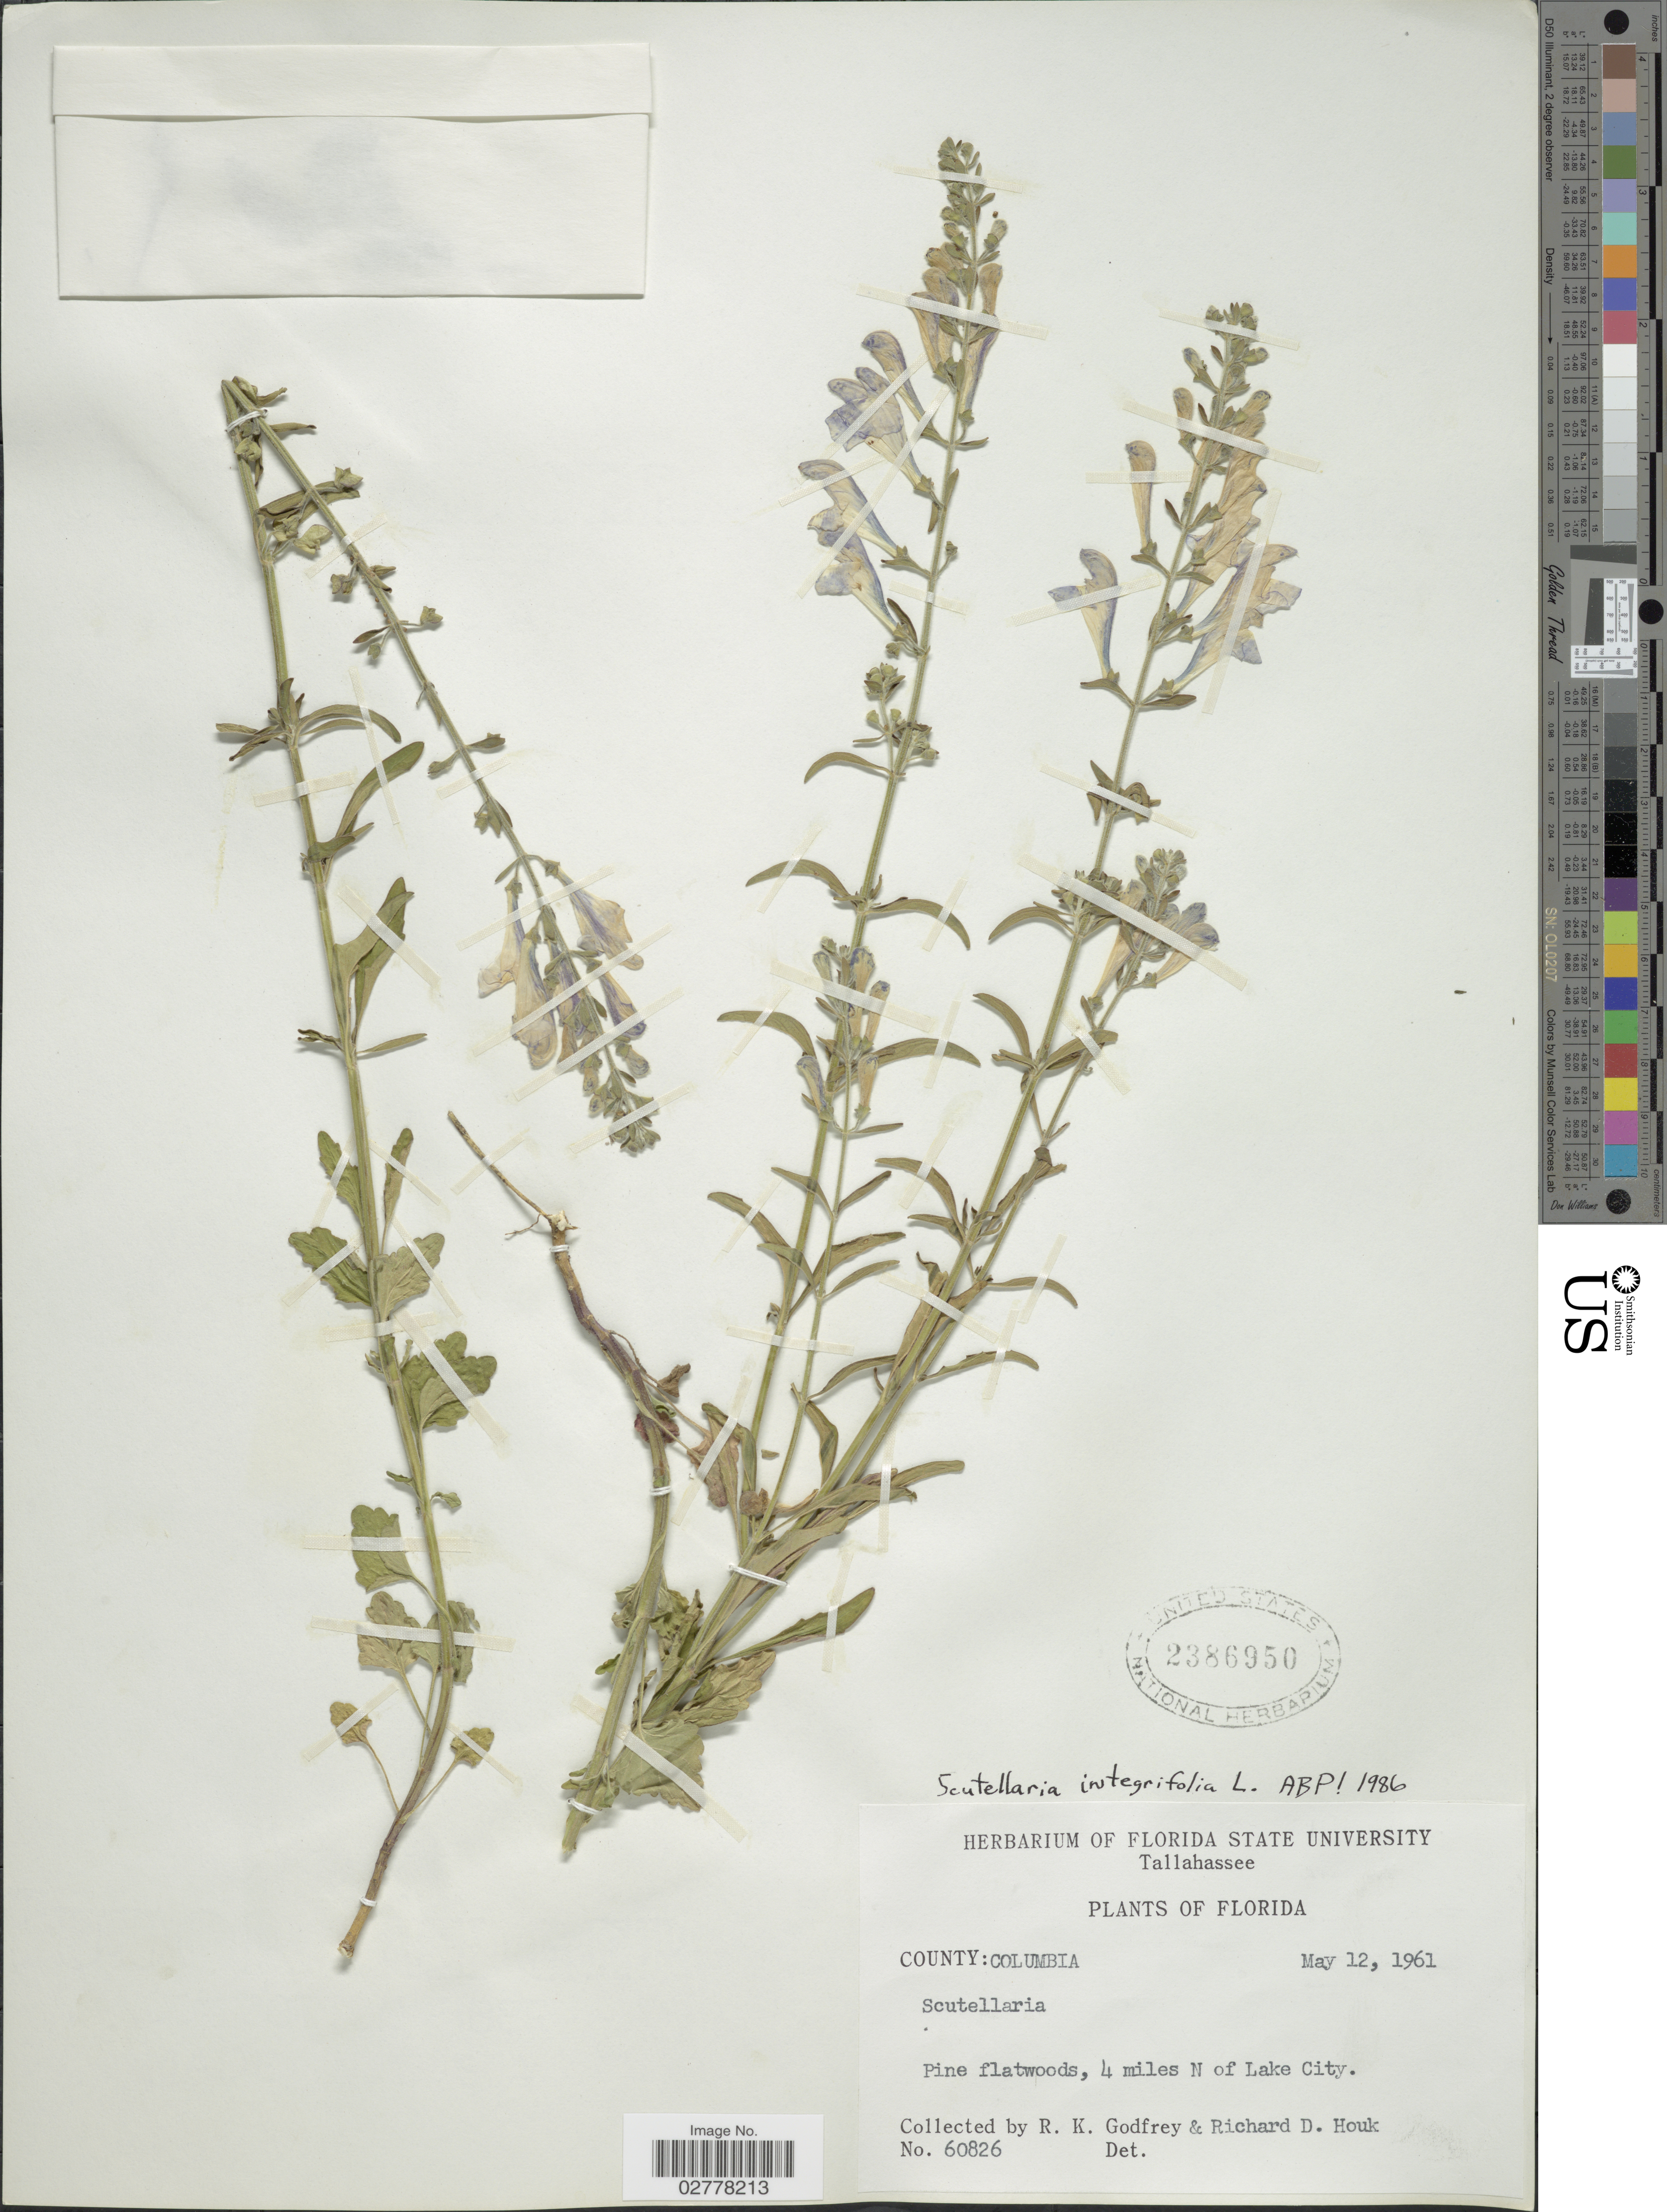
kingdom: Plantae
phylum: Tracheophyta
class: Magnoliopsida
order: Lamiales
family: Lamiaceae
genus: Scutellaria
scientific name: Scutellaria integrifolia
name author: L.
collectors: R. K. Godfrey & R. Houk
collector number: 60826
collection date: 1961-05-12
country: United States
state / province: Florida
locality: County: Columbia. Pine flatwoods, 4 miles N of Lake City.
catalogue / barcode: US 2386950